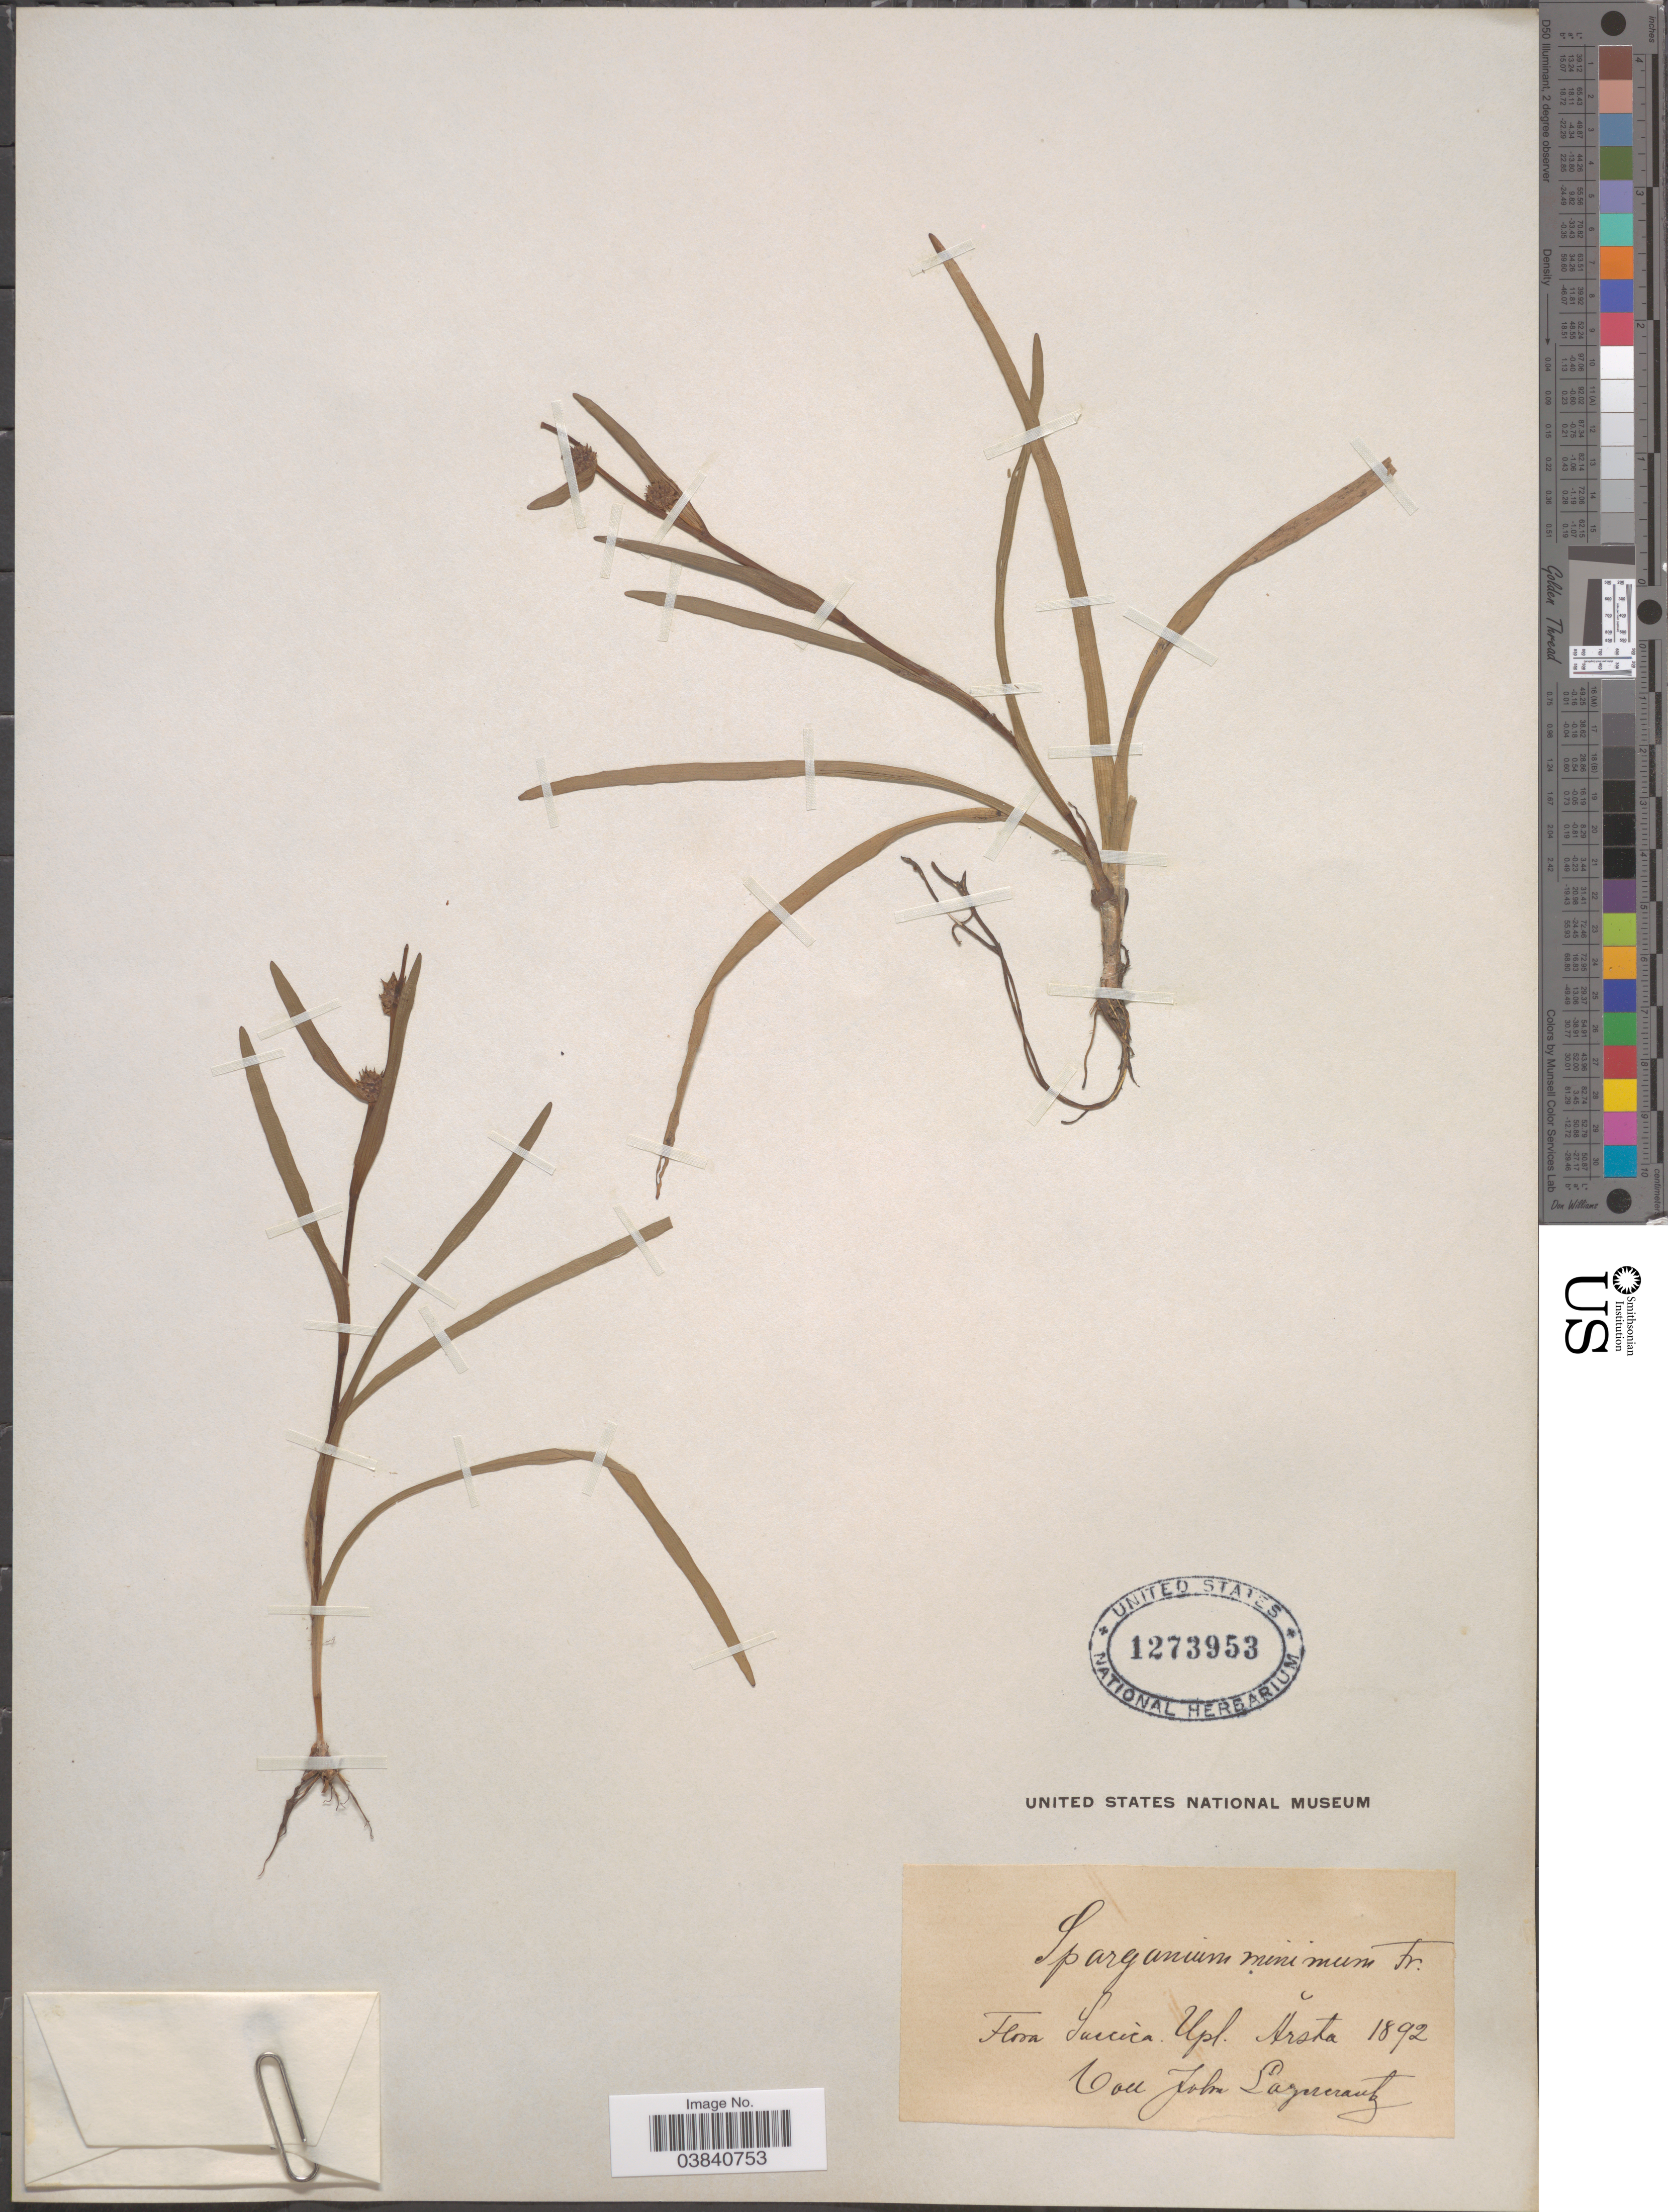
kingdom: Plantae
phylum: Tracheophyta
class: Liliopsida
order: Poales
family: Typhaceae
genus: Sparganium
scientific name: Sparganium minimum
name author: Wallr.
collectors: J. Lagercrantz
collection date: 1892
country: Sweden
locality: Suecica. Upl. Årsta.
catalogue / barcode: US 1273953